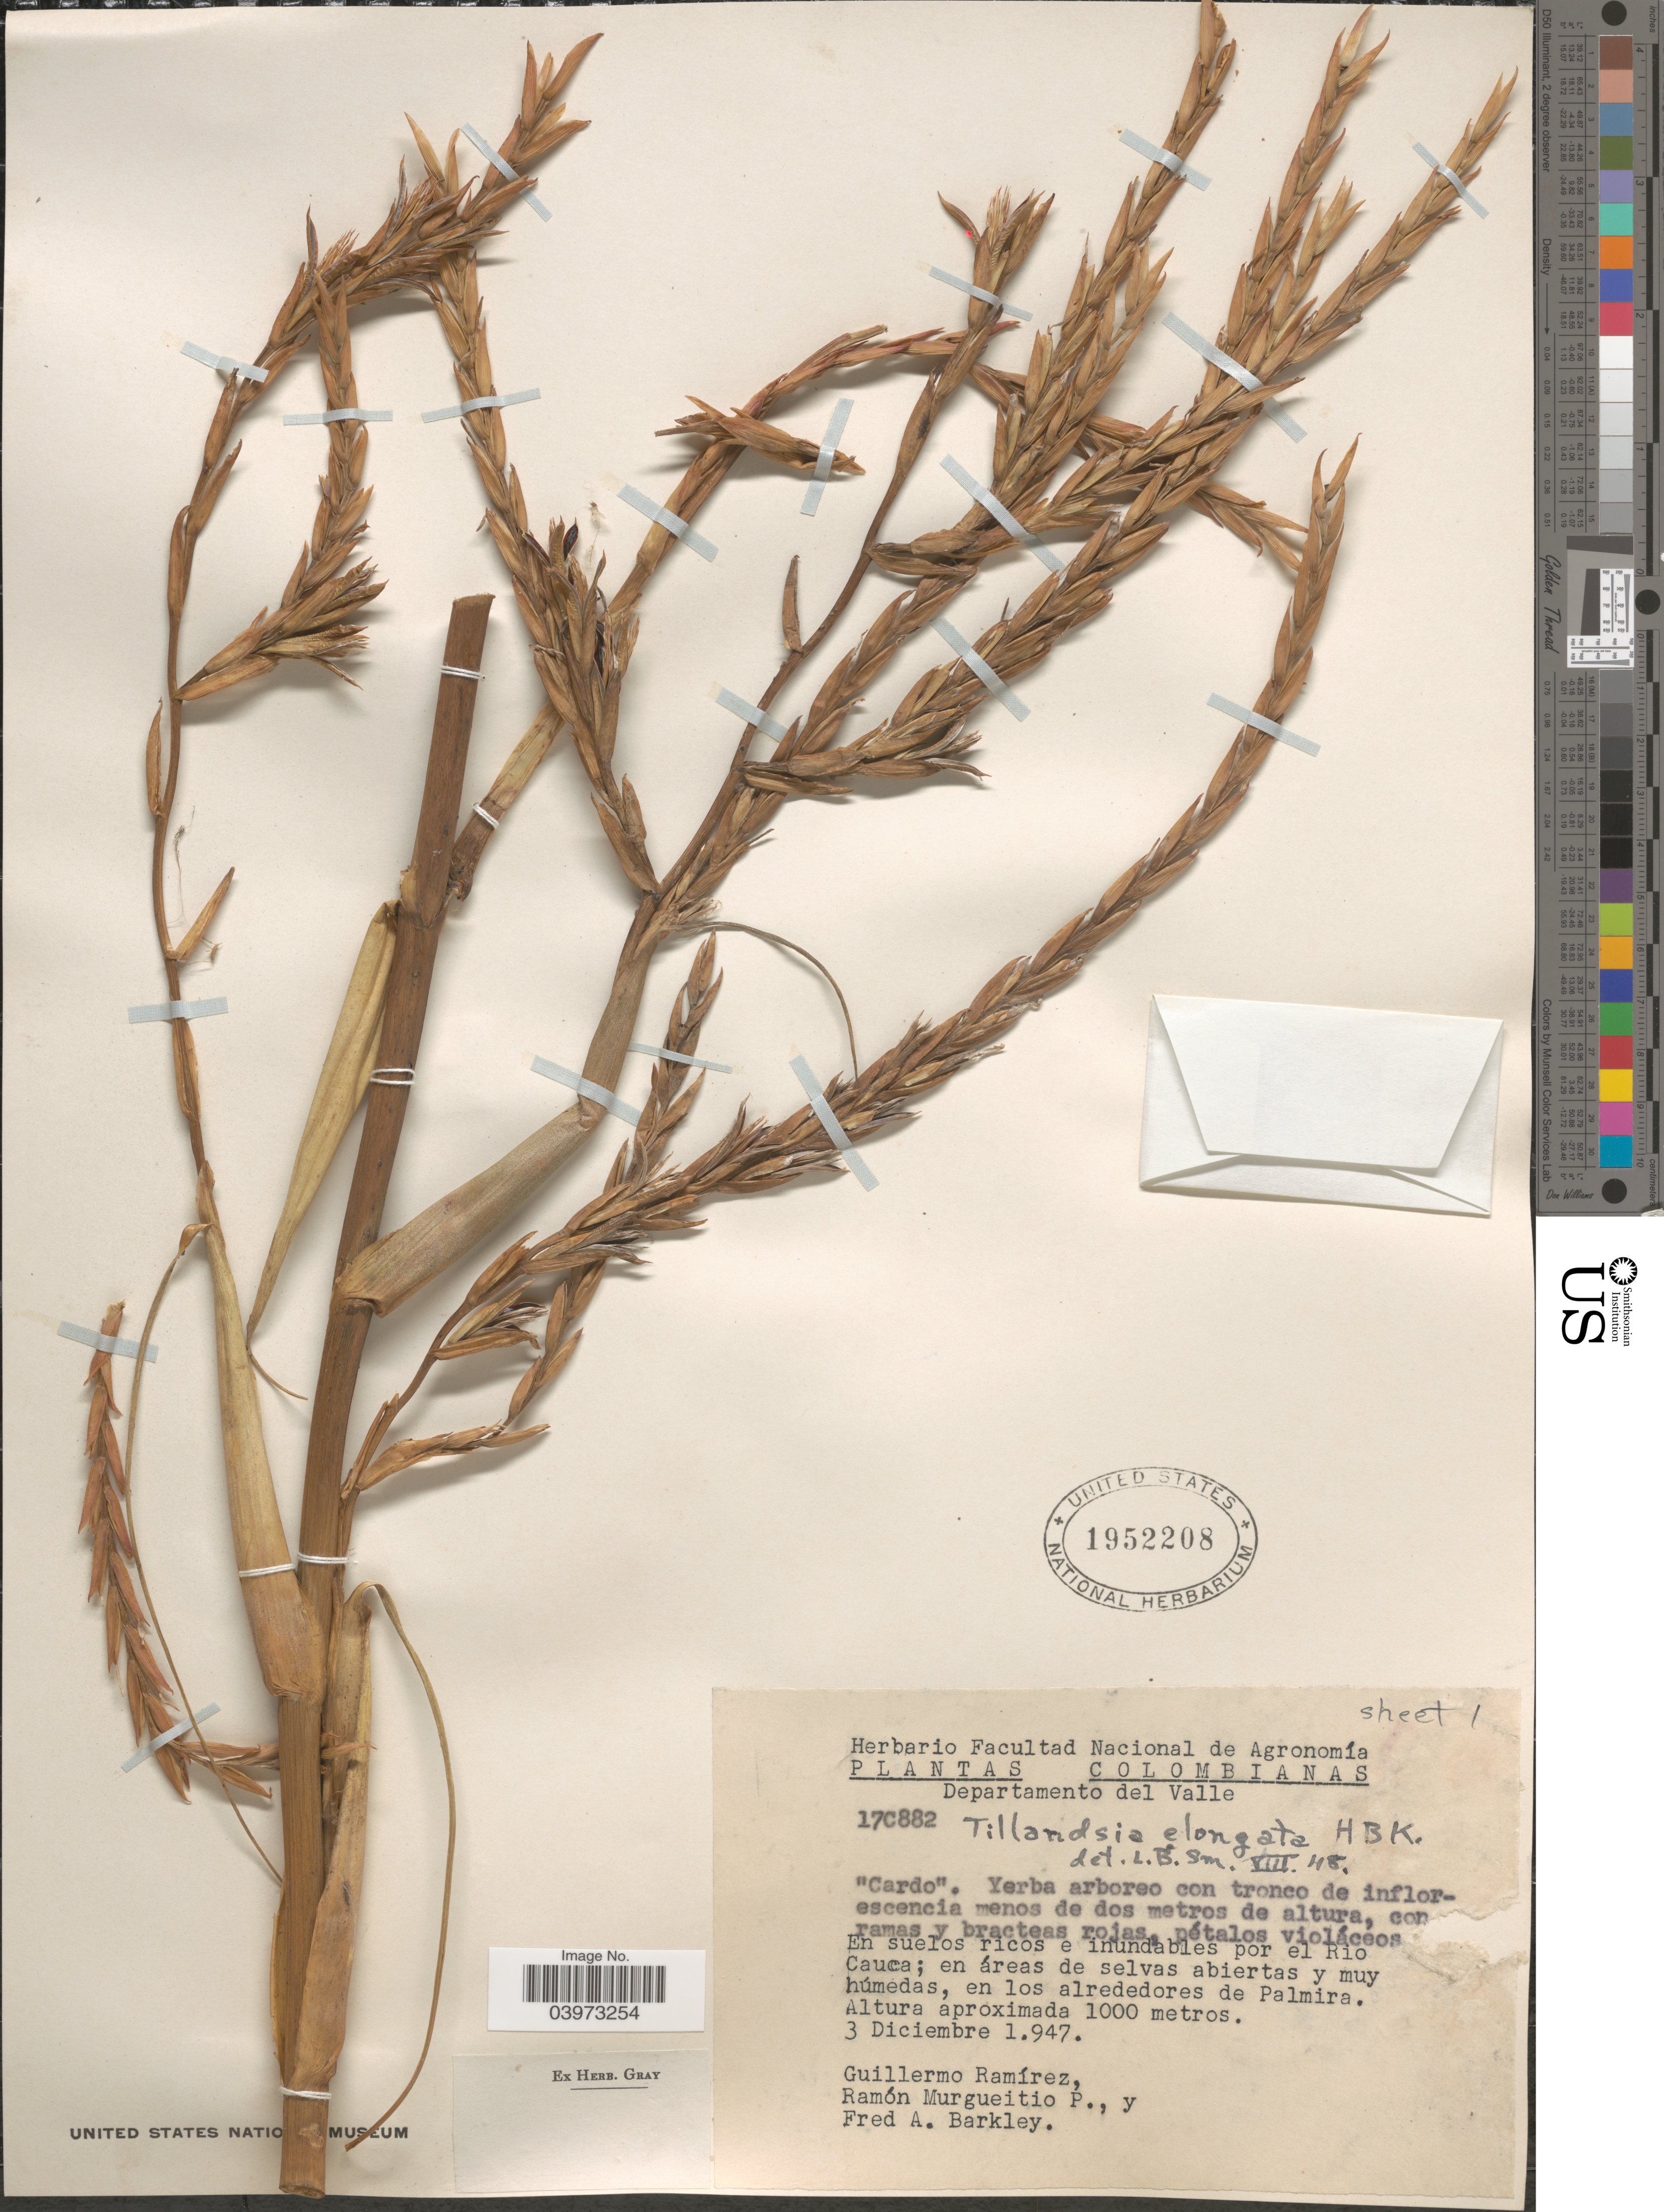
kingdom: Plantae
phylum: Tracheophyta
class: Liliopsida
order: Poales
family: Bromeliaceae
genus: Tillandsia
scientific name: Tillandsia elongata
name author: Kunth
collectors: Ramírez, G., R. Murgueitio P. & F. A. Barkley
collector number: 17C882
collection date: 1947-12-03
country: Colombia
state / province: Valle del Cauca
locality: Colombianas. Departamento del Valle. En suelos ricos e inundables por el Rio Cauca; en los alrededores de Palmira.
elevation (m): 1000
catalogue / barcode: US 1952208